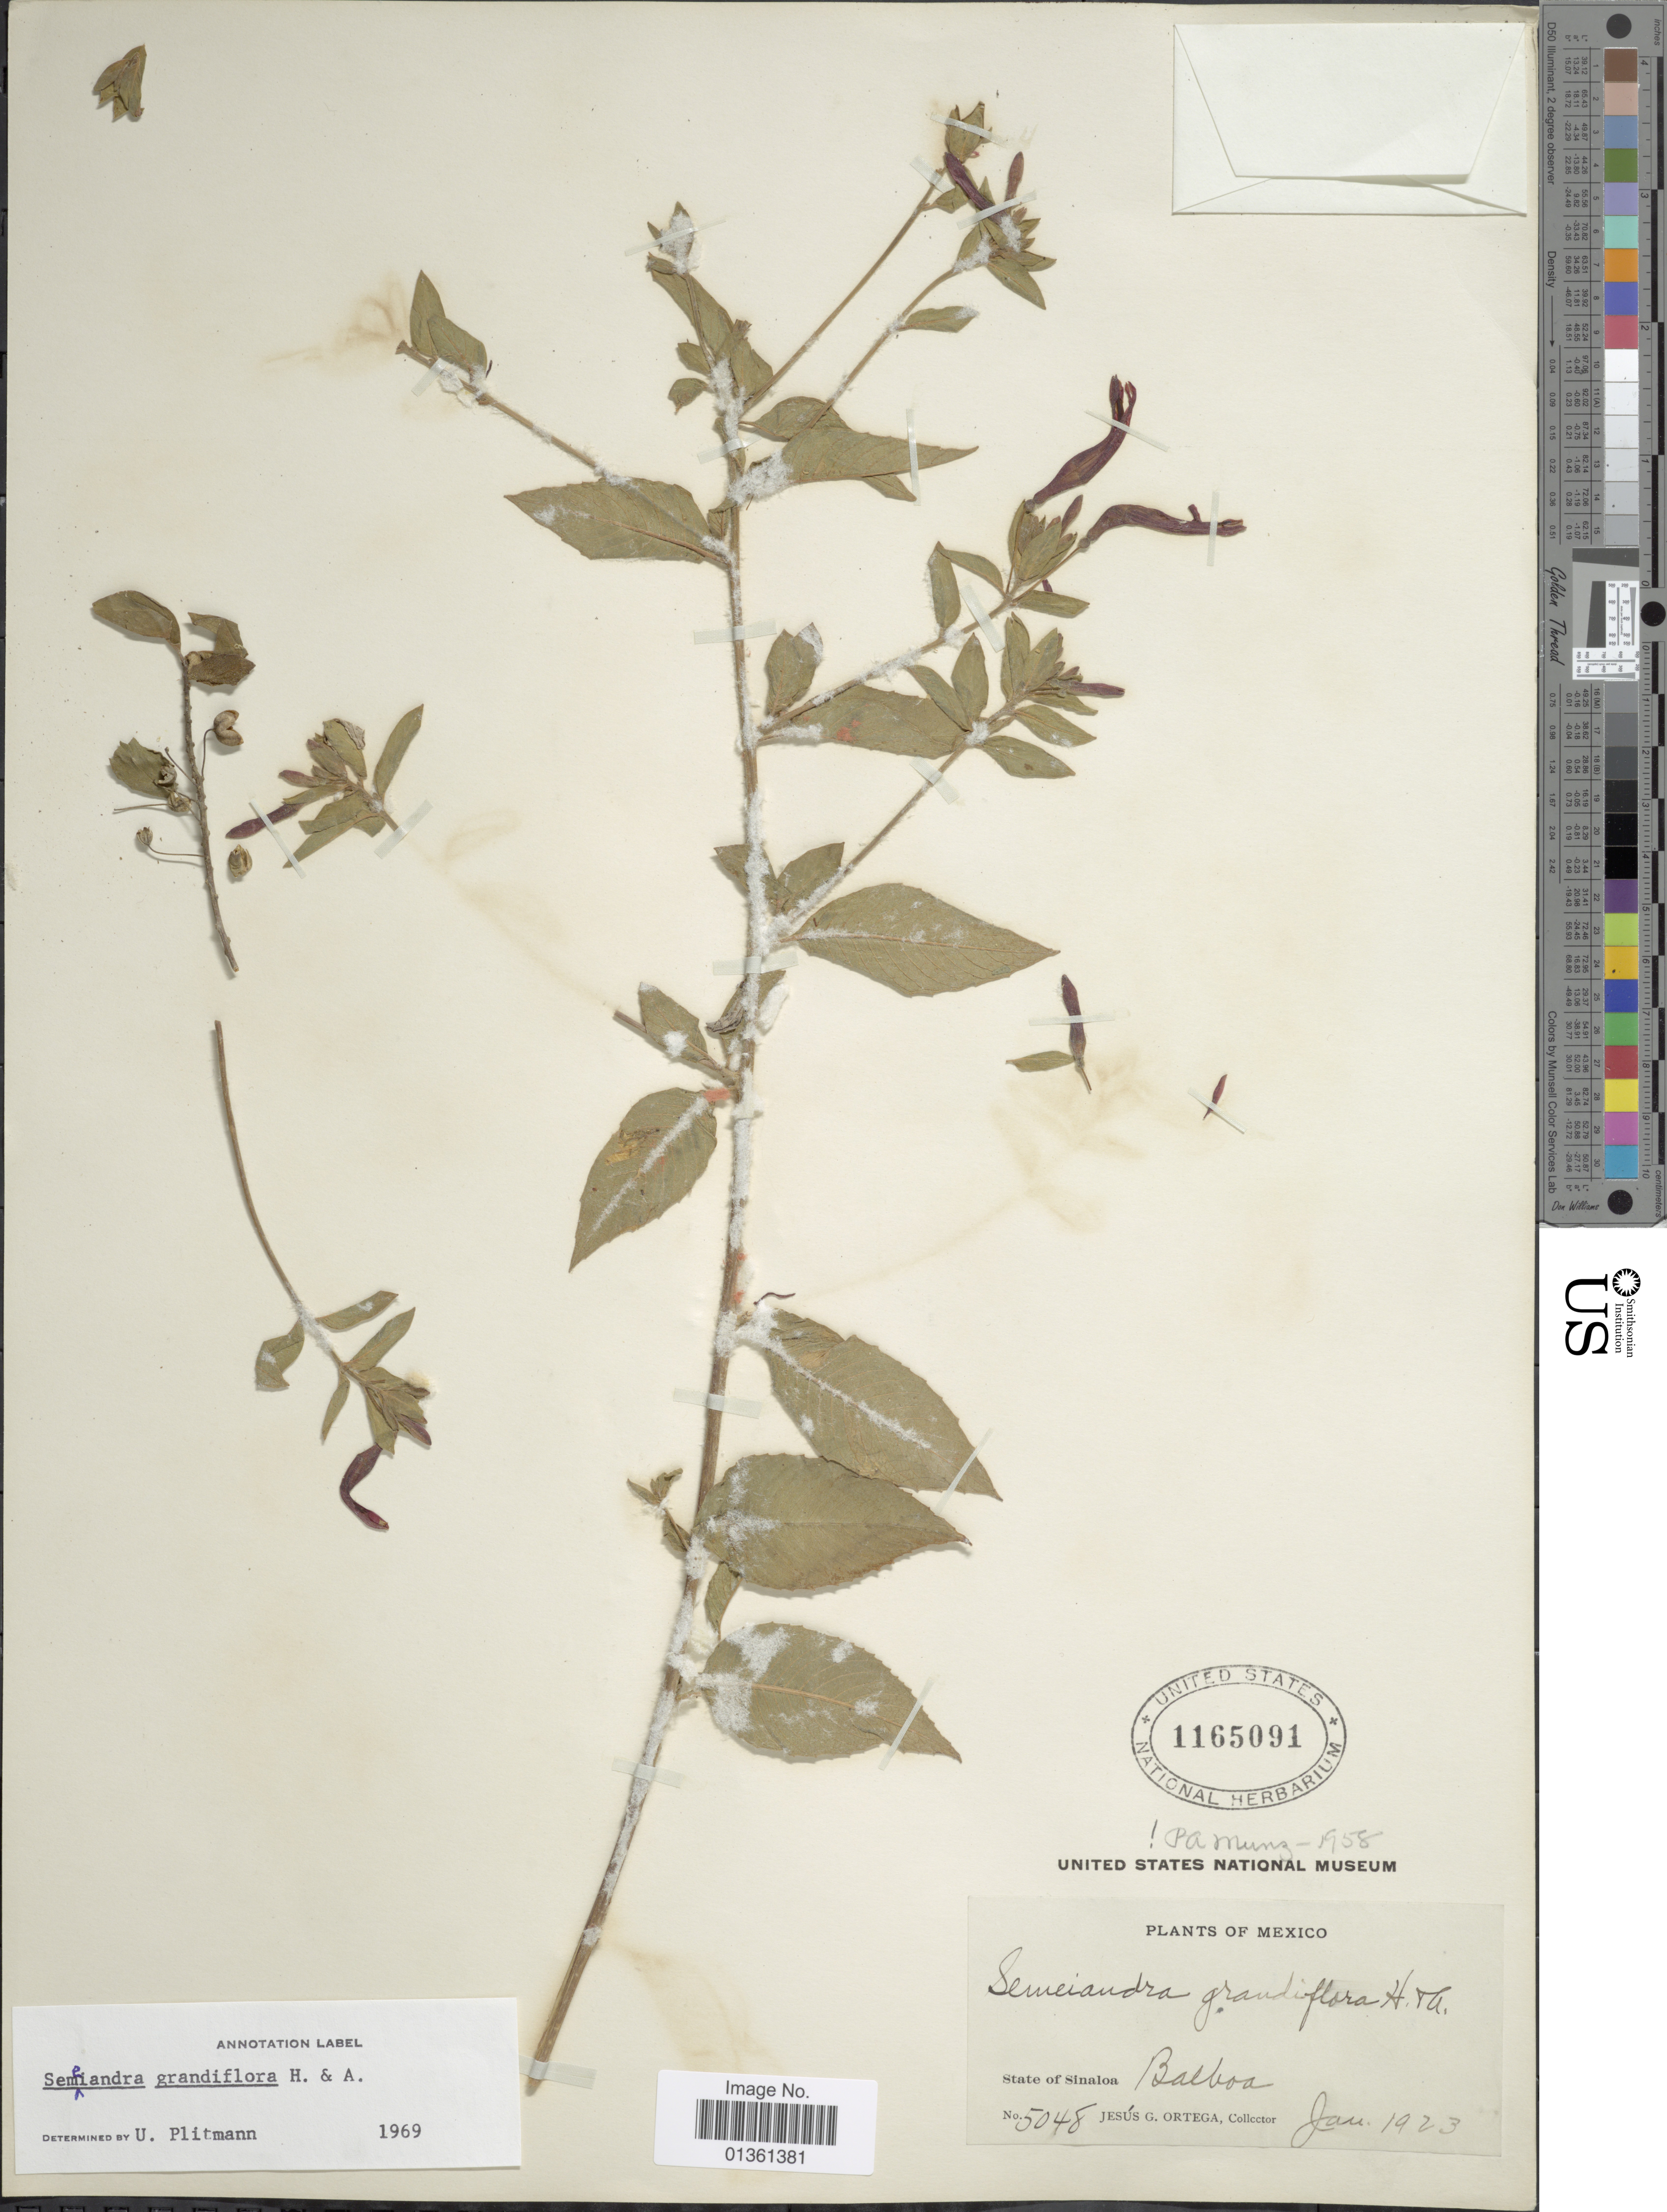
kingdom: Plantae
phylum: Tracheophyta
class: Magnoliopsida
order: Myrtales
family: Onagraceae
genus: Lopezia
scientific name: Lopezia semeiandra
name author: Plitmann et al.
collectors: J. Ortega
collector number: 5048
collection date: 1923-01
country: Mexico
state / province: Sinaloa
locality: Balboa.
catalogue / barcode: US 1165091